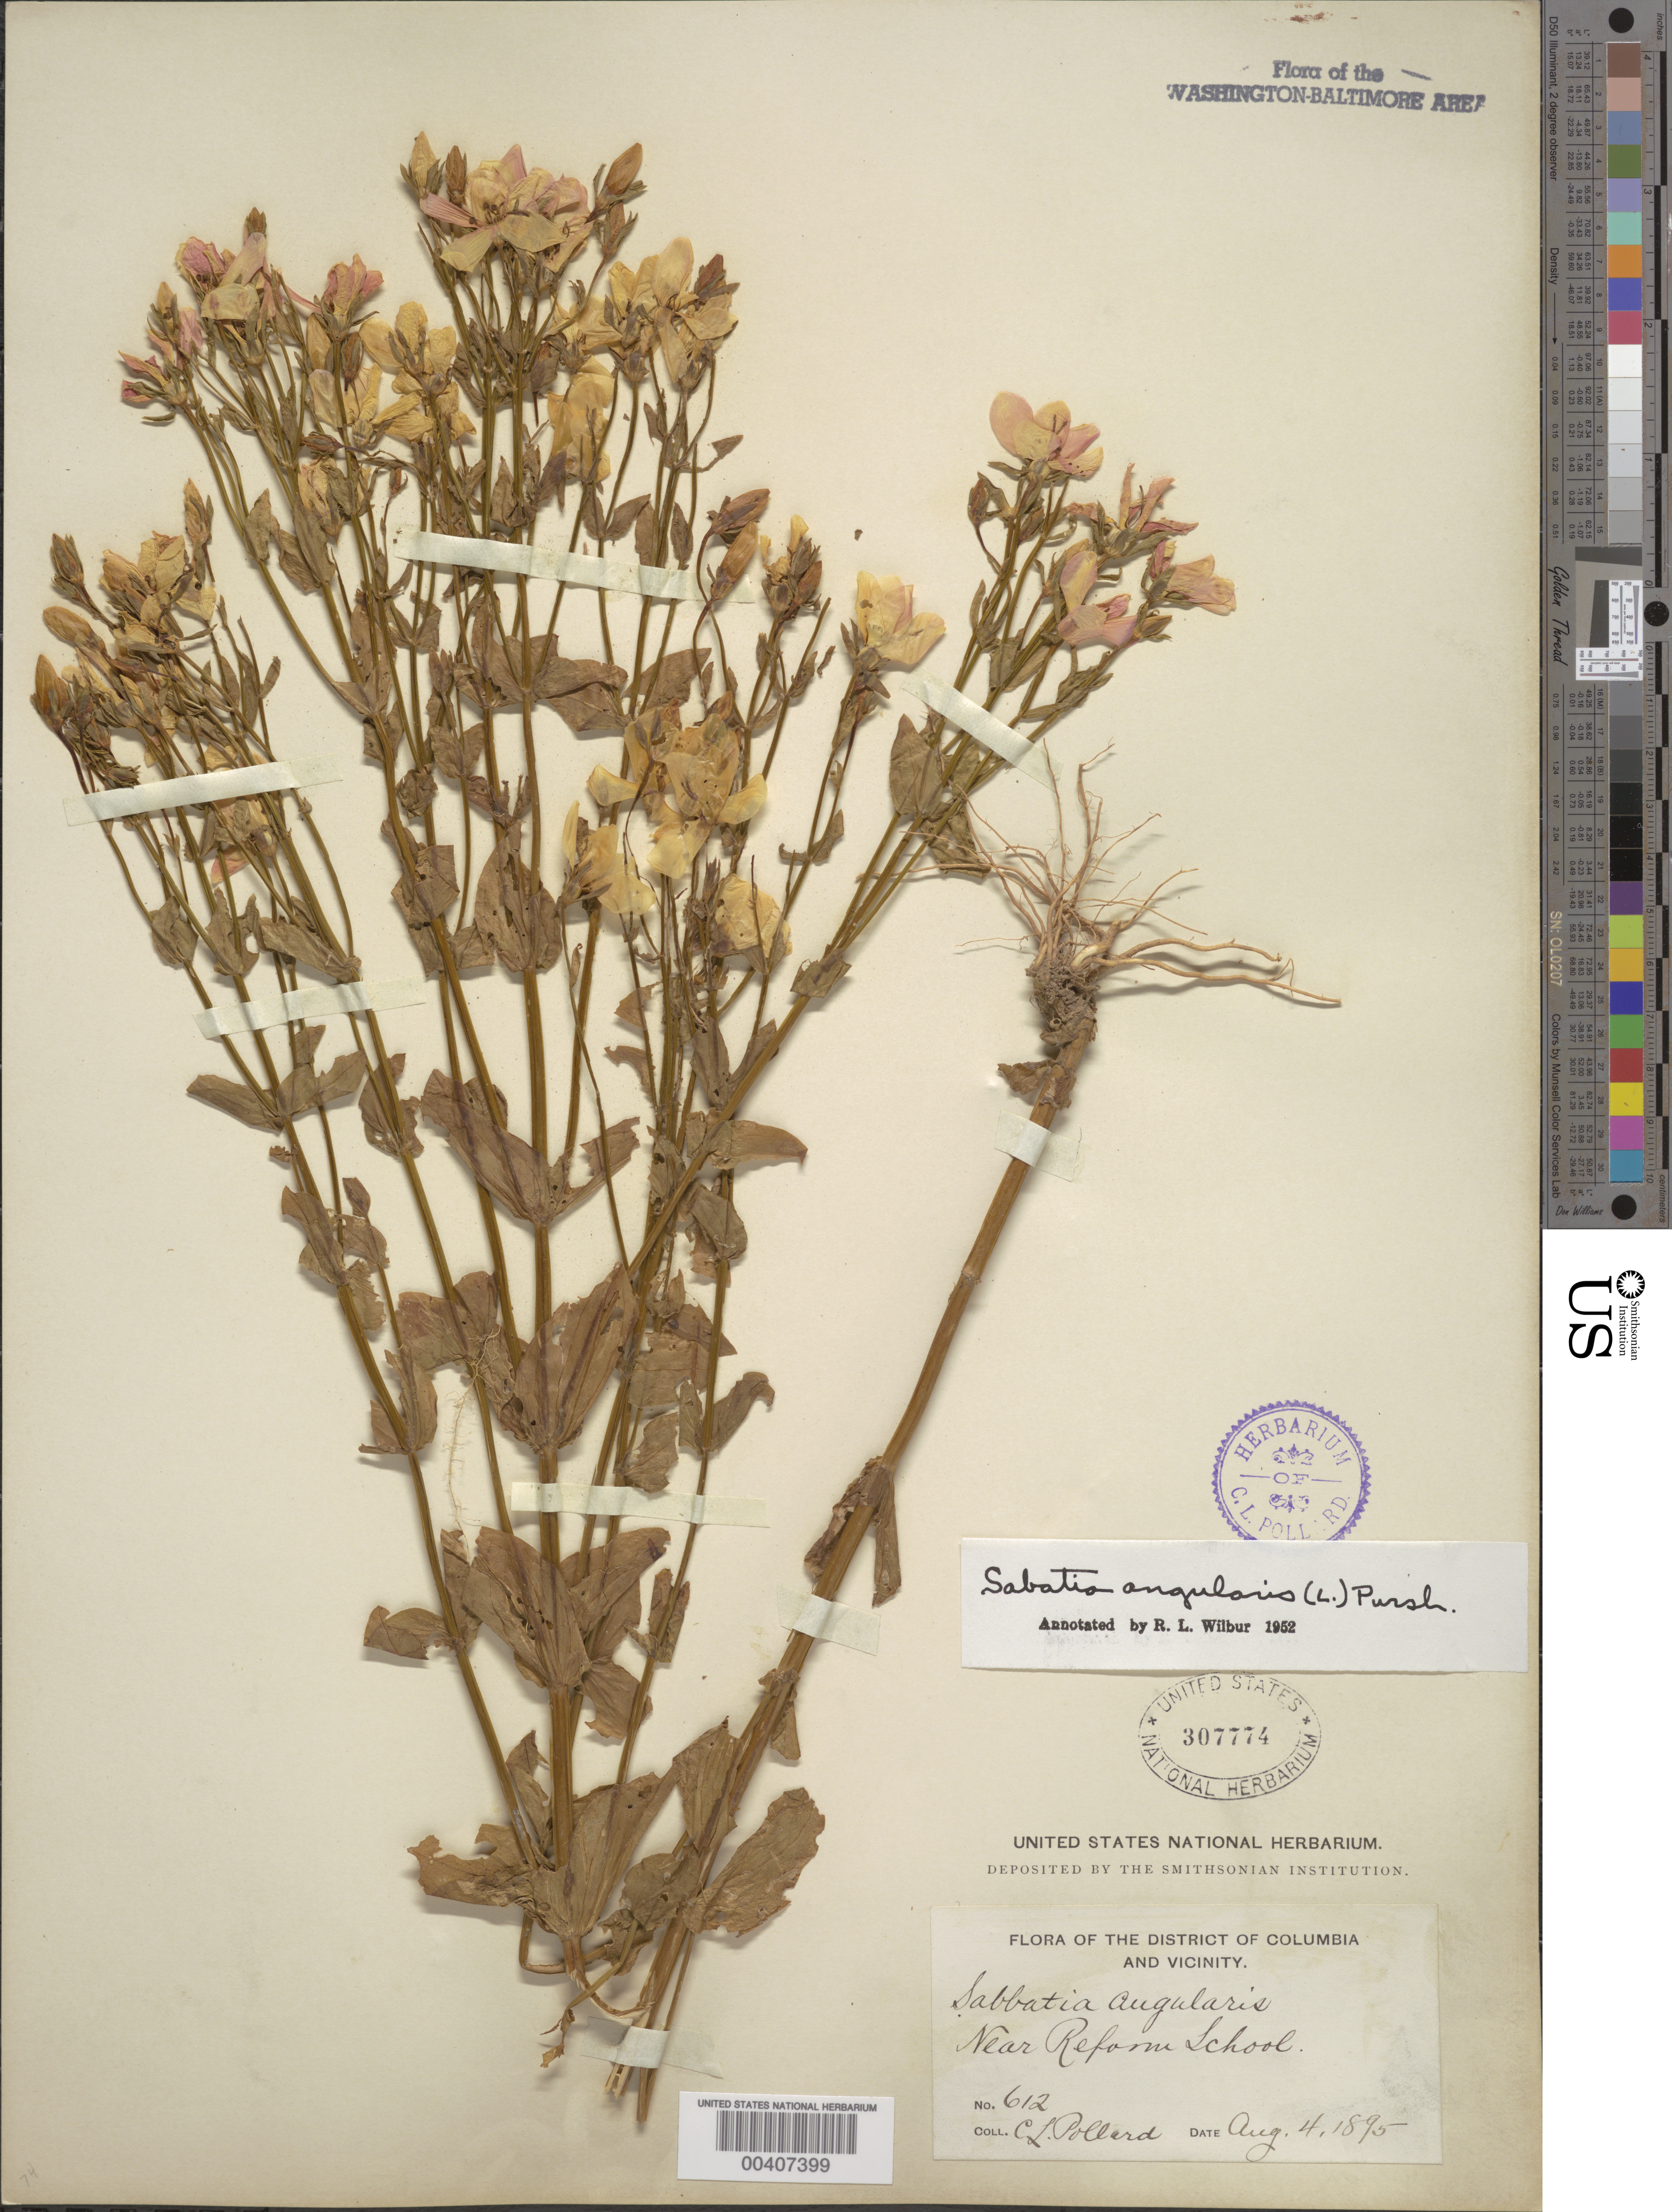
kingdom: Plantae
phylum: Tracheophyta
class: Magnoliopsida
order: Gentianales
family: Gentianaceae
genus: Sabatia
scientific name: Sabatia angularis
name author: (L.) Pursh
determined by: Wilbur, R. L.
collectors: C. L. Pollard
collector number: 612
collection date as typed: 04 Aug 1895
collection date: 1895-08-04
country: United States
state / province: District of Columbia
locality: Reform School, near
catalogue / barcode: US 307774